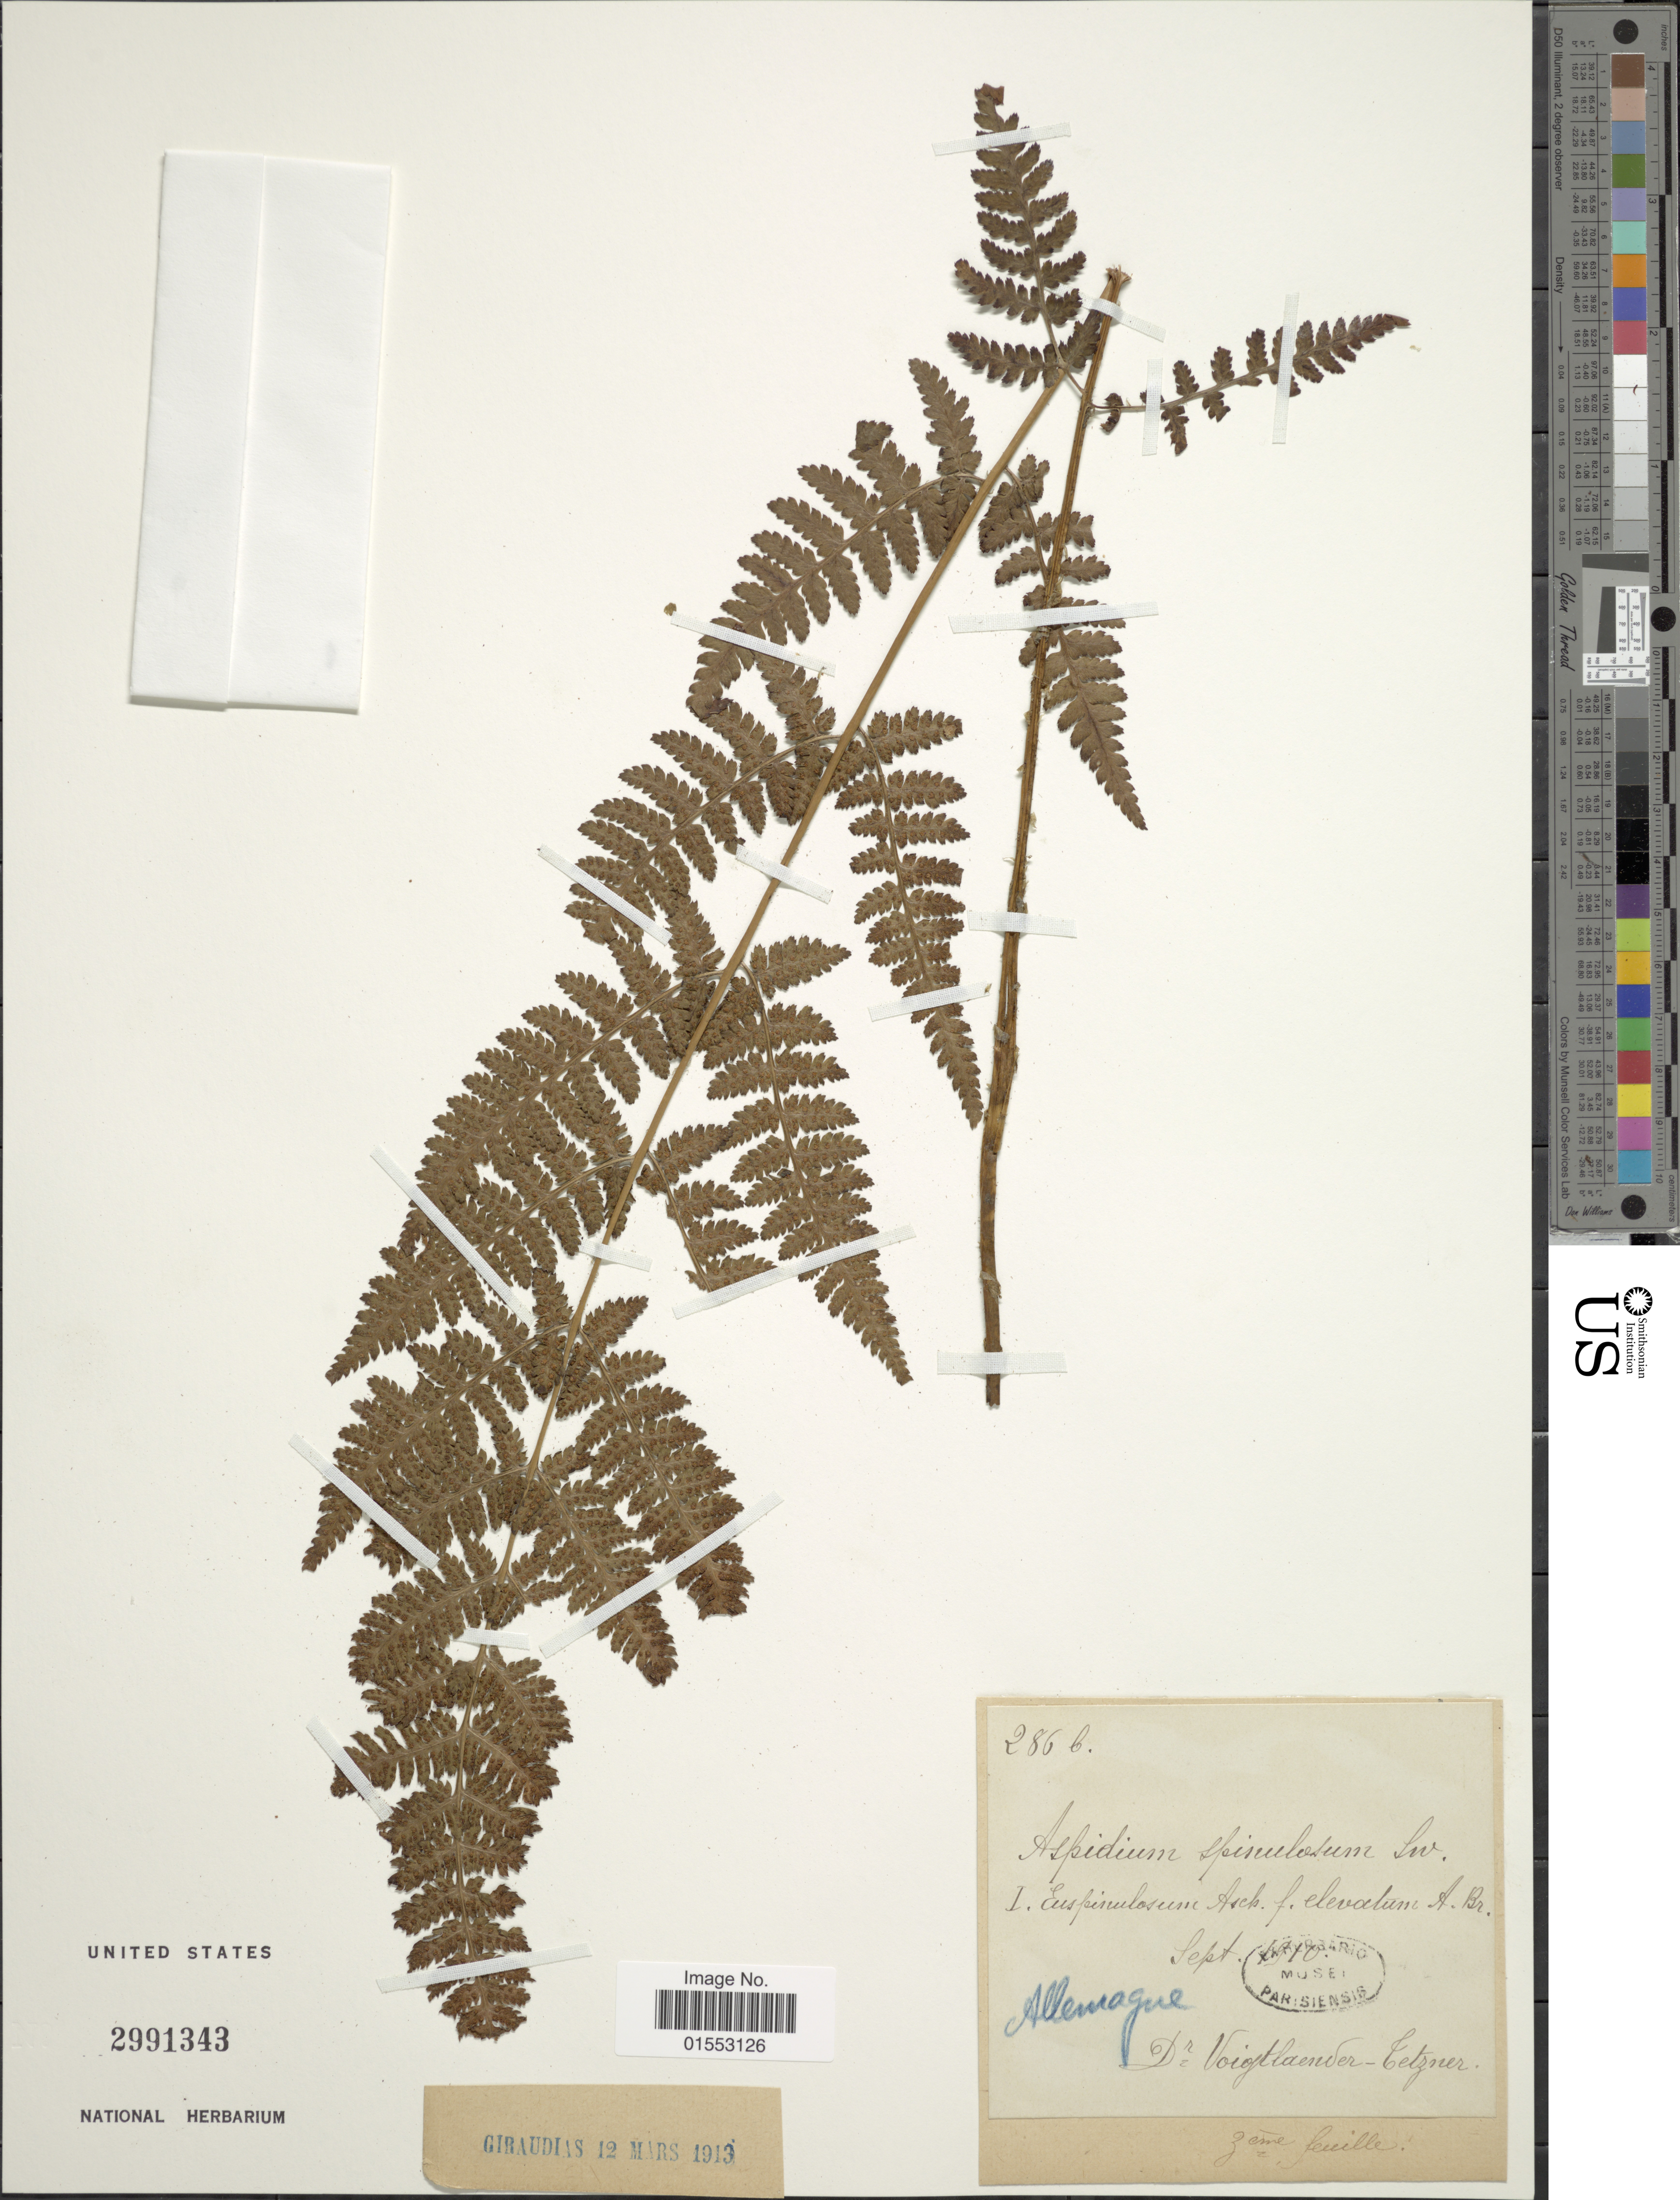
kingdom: Plantae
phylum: Tracheophyta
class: Polypodiopsida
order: Polypodiales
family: Dryopteridaceae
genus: Dryopteris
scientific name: Dryopteris carthusiana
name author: (Villars) H.P. Fuchs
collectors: W. Voigtlander-Tetzner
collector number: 286b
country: Germany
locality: Allemagne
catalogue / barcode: US 2991343